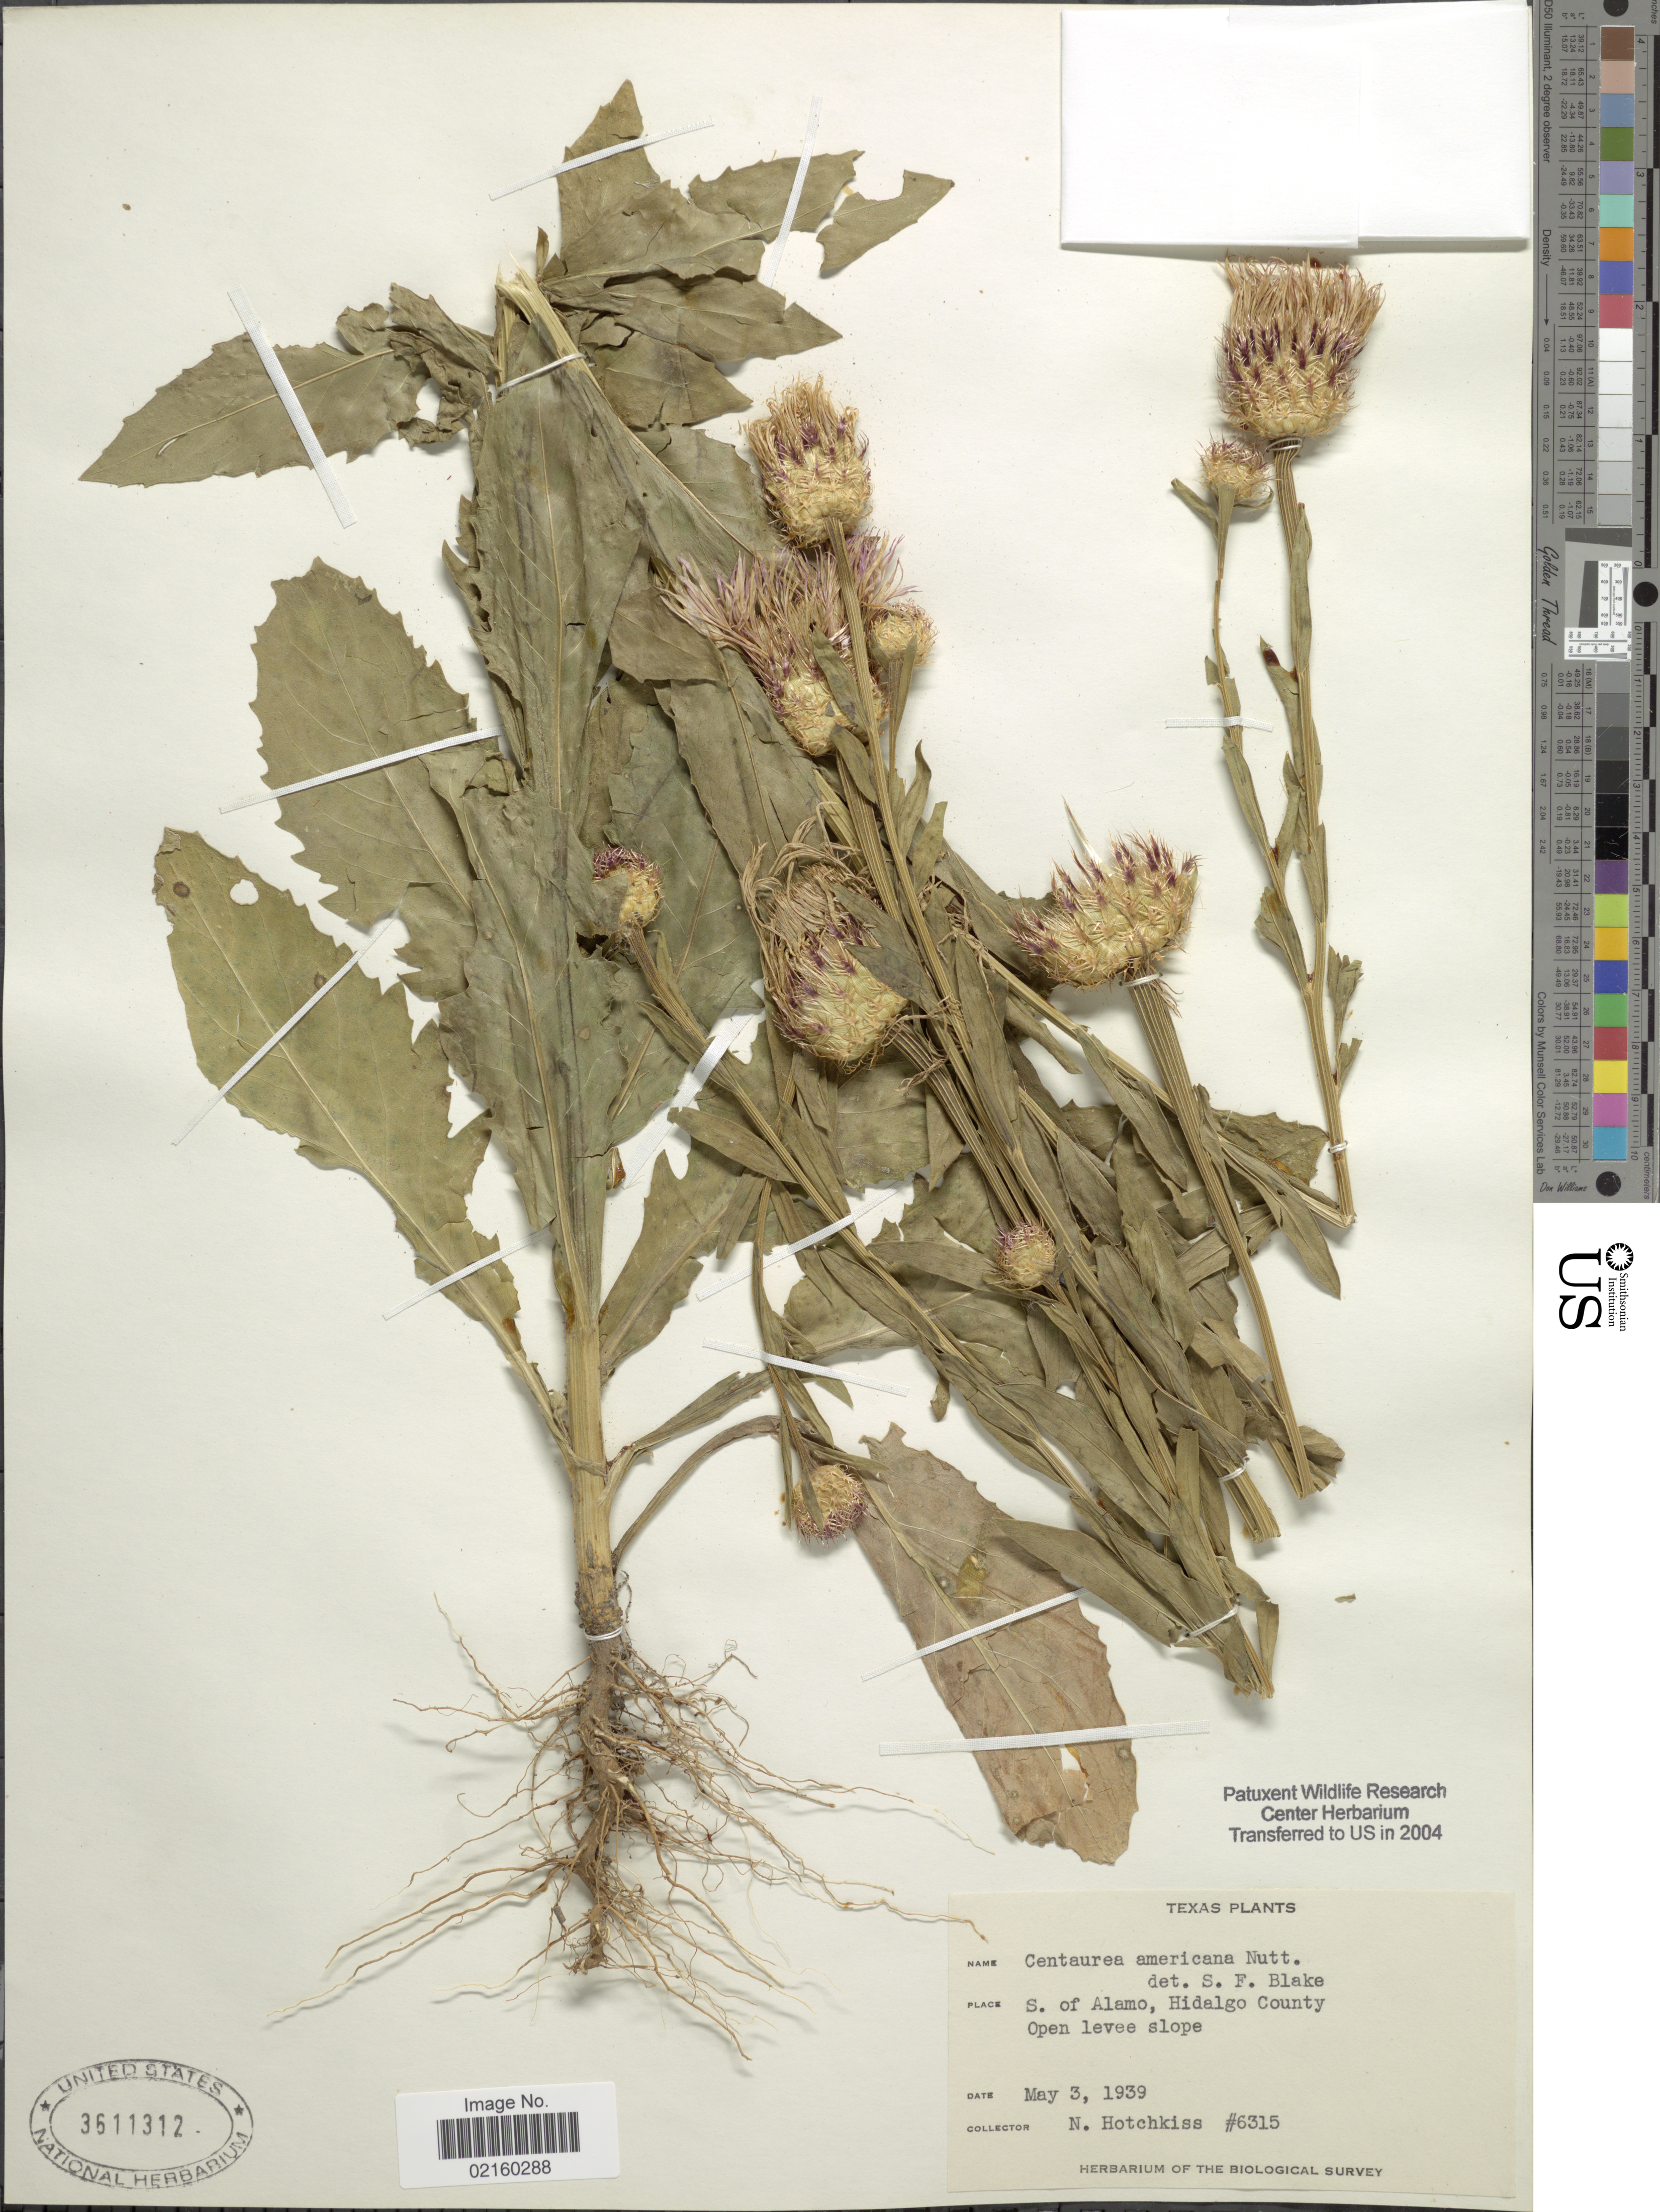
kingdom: Plantae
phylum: Tracheophyta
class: Magnoliopsida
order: Asterales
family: Asteraceae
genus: Plectocephalus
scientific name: Plectocephalus americanus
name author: (Nutt.) D. Don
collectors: N. Hotchkiss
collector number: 6315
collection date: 1939-05-03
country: United States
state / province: Texas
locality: S. of Alamo, Hidalgo County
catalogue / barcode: US 3611312